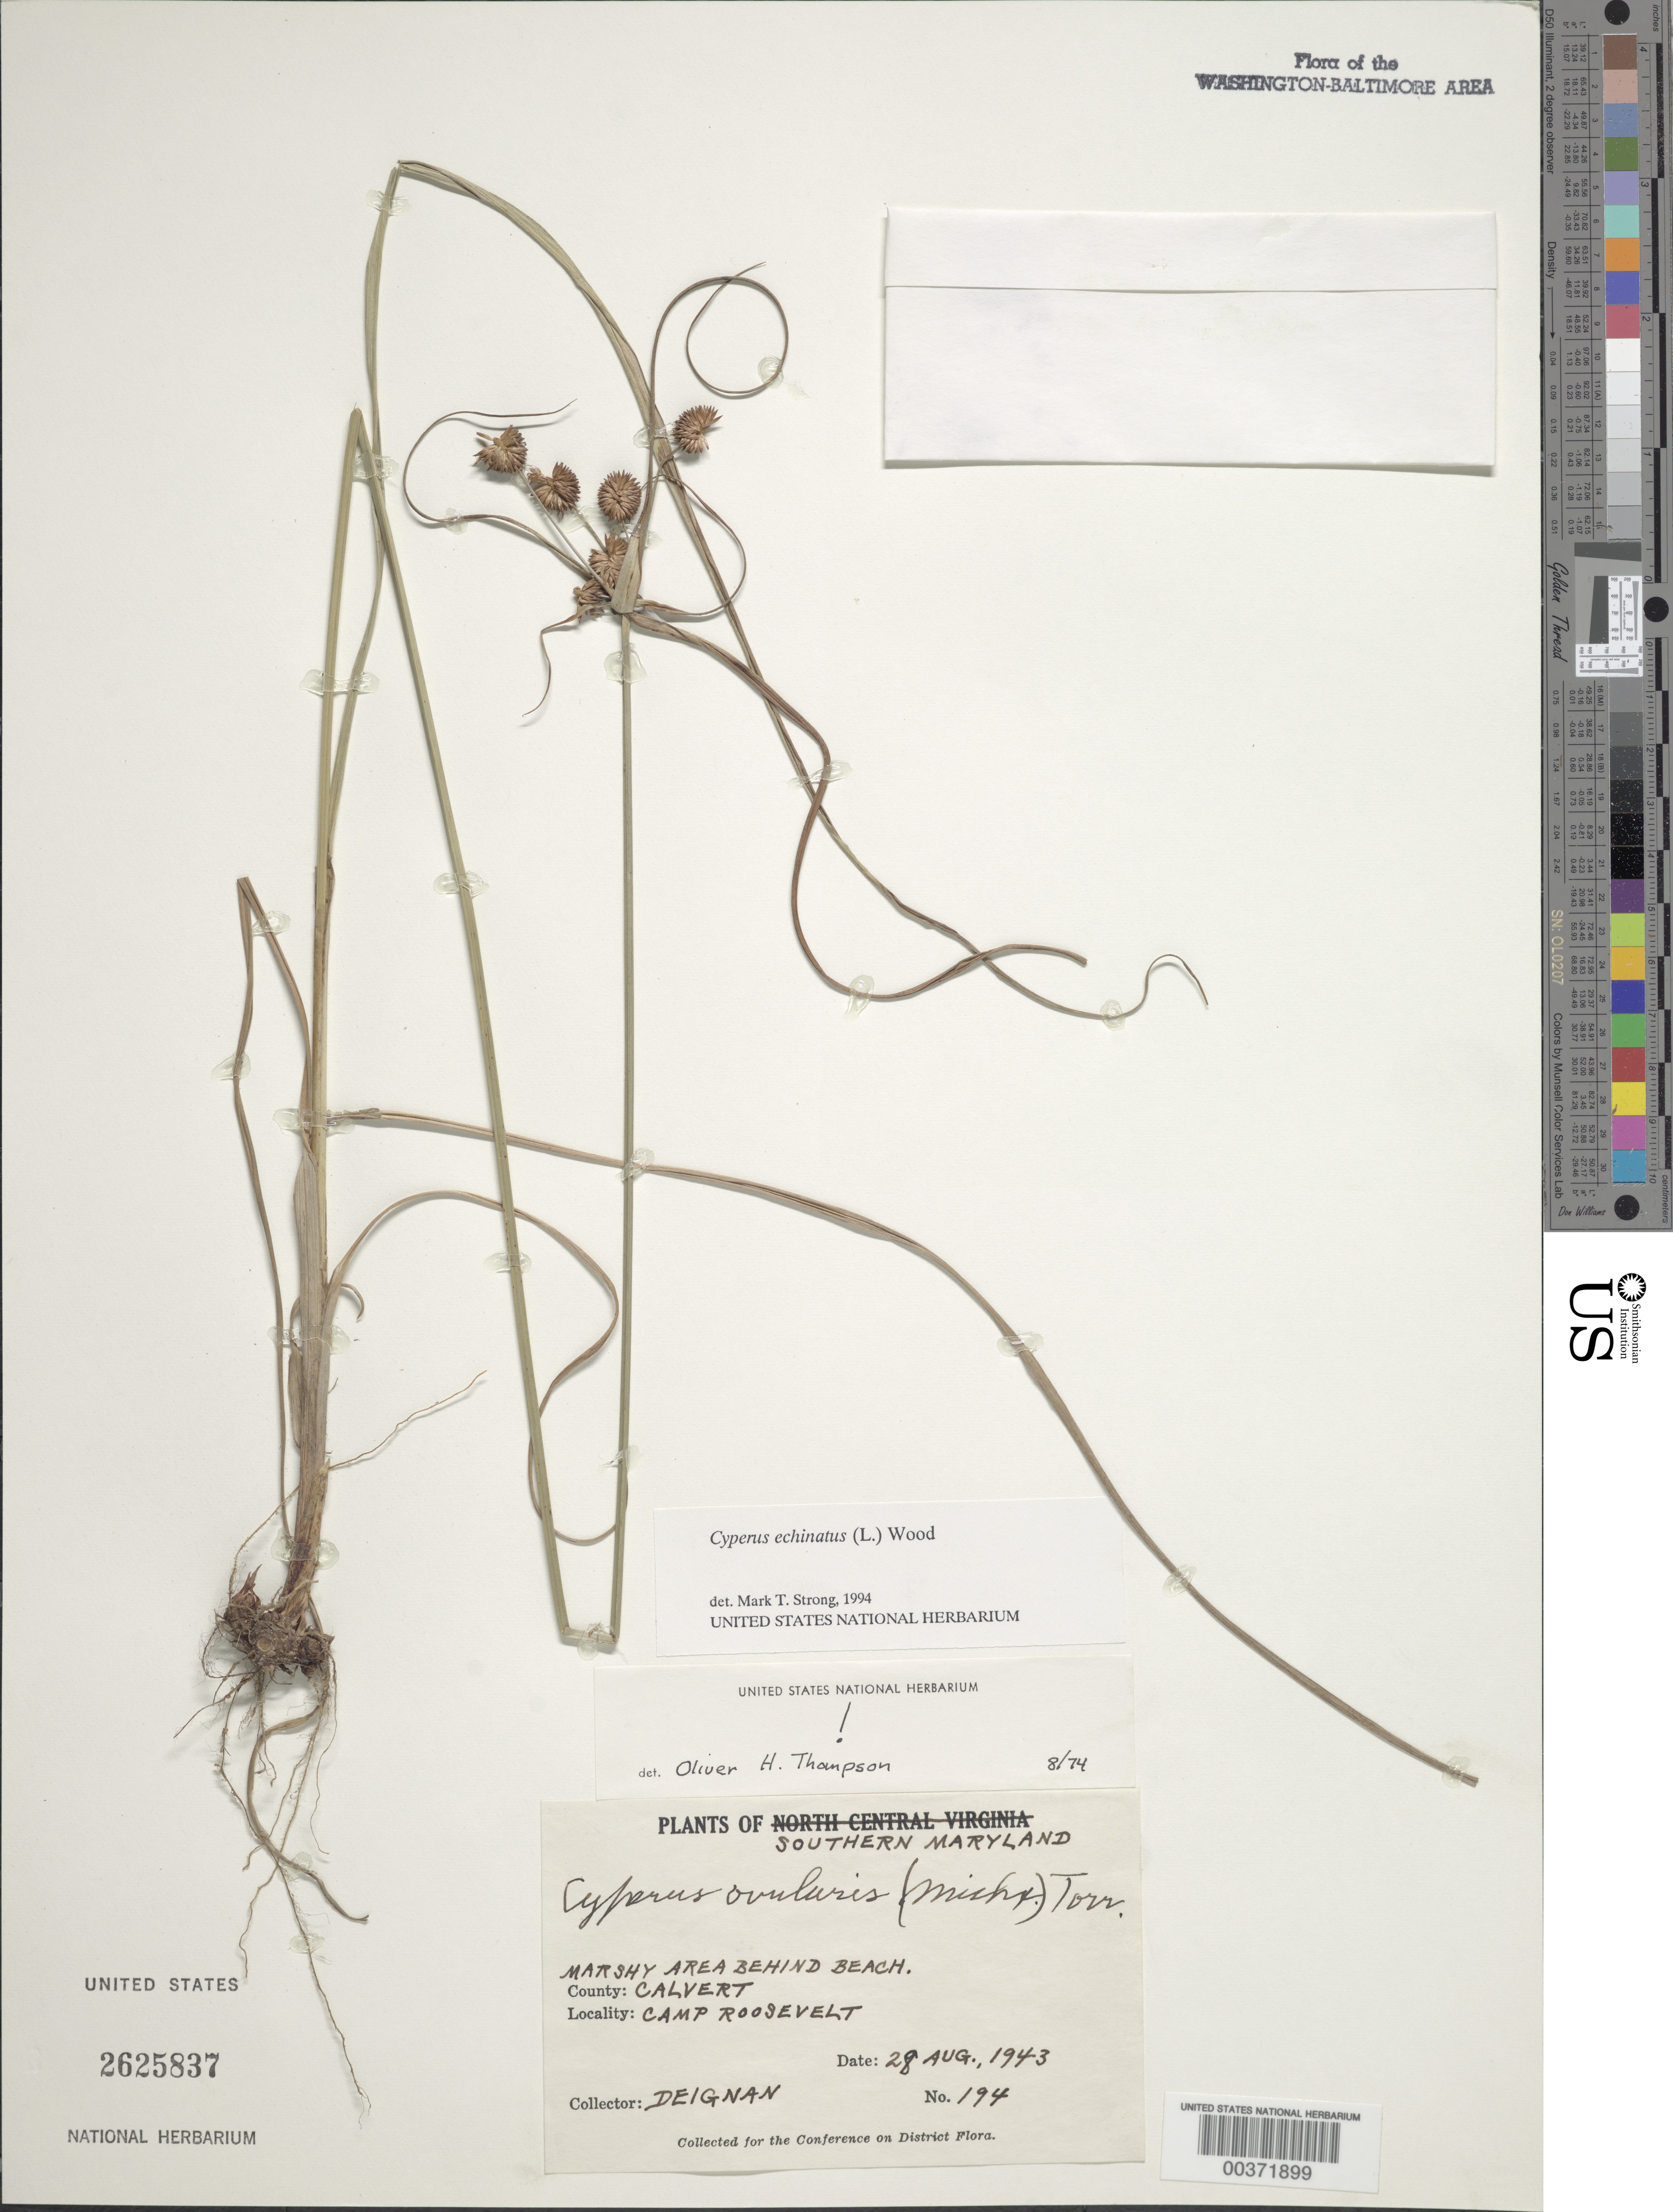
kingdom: Plantae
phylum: Tracheophyta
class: Liliopsida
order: Poales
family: Cyperaceae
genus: Cyperus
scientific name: Cyperus echinatus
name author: (L.) Alph. Wood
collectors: H. Deignan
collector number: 194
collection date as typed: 28 Aug 1943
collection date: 1943-08-28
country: United States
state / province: Maryland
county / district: Calvert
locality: Camp Roosevelt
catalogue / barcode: US 2625837